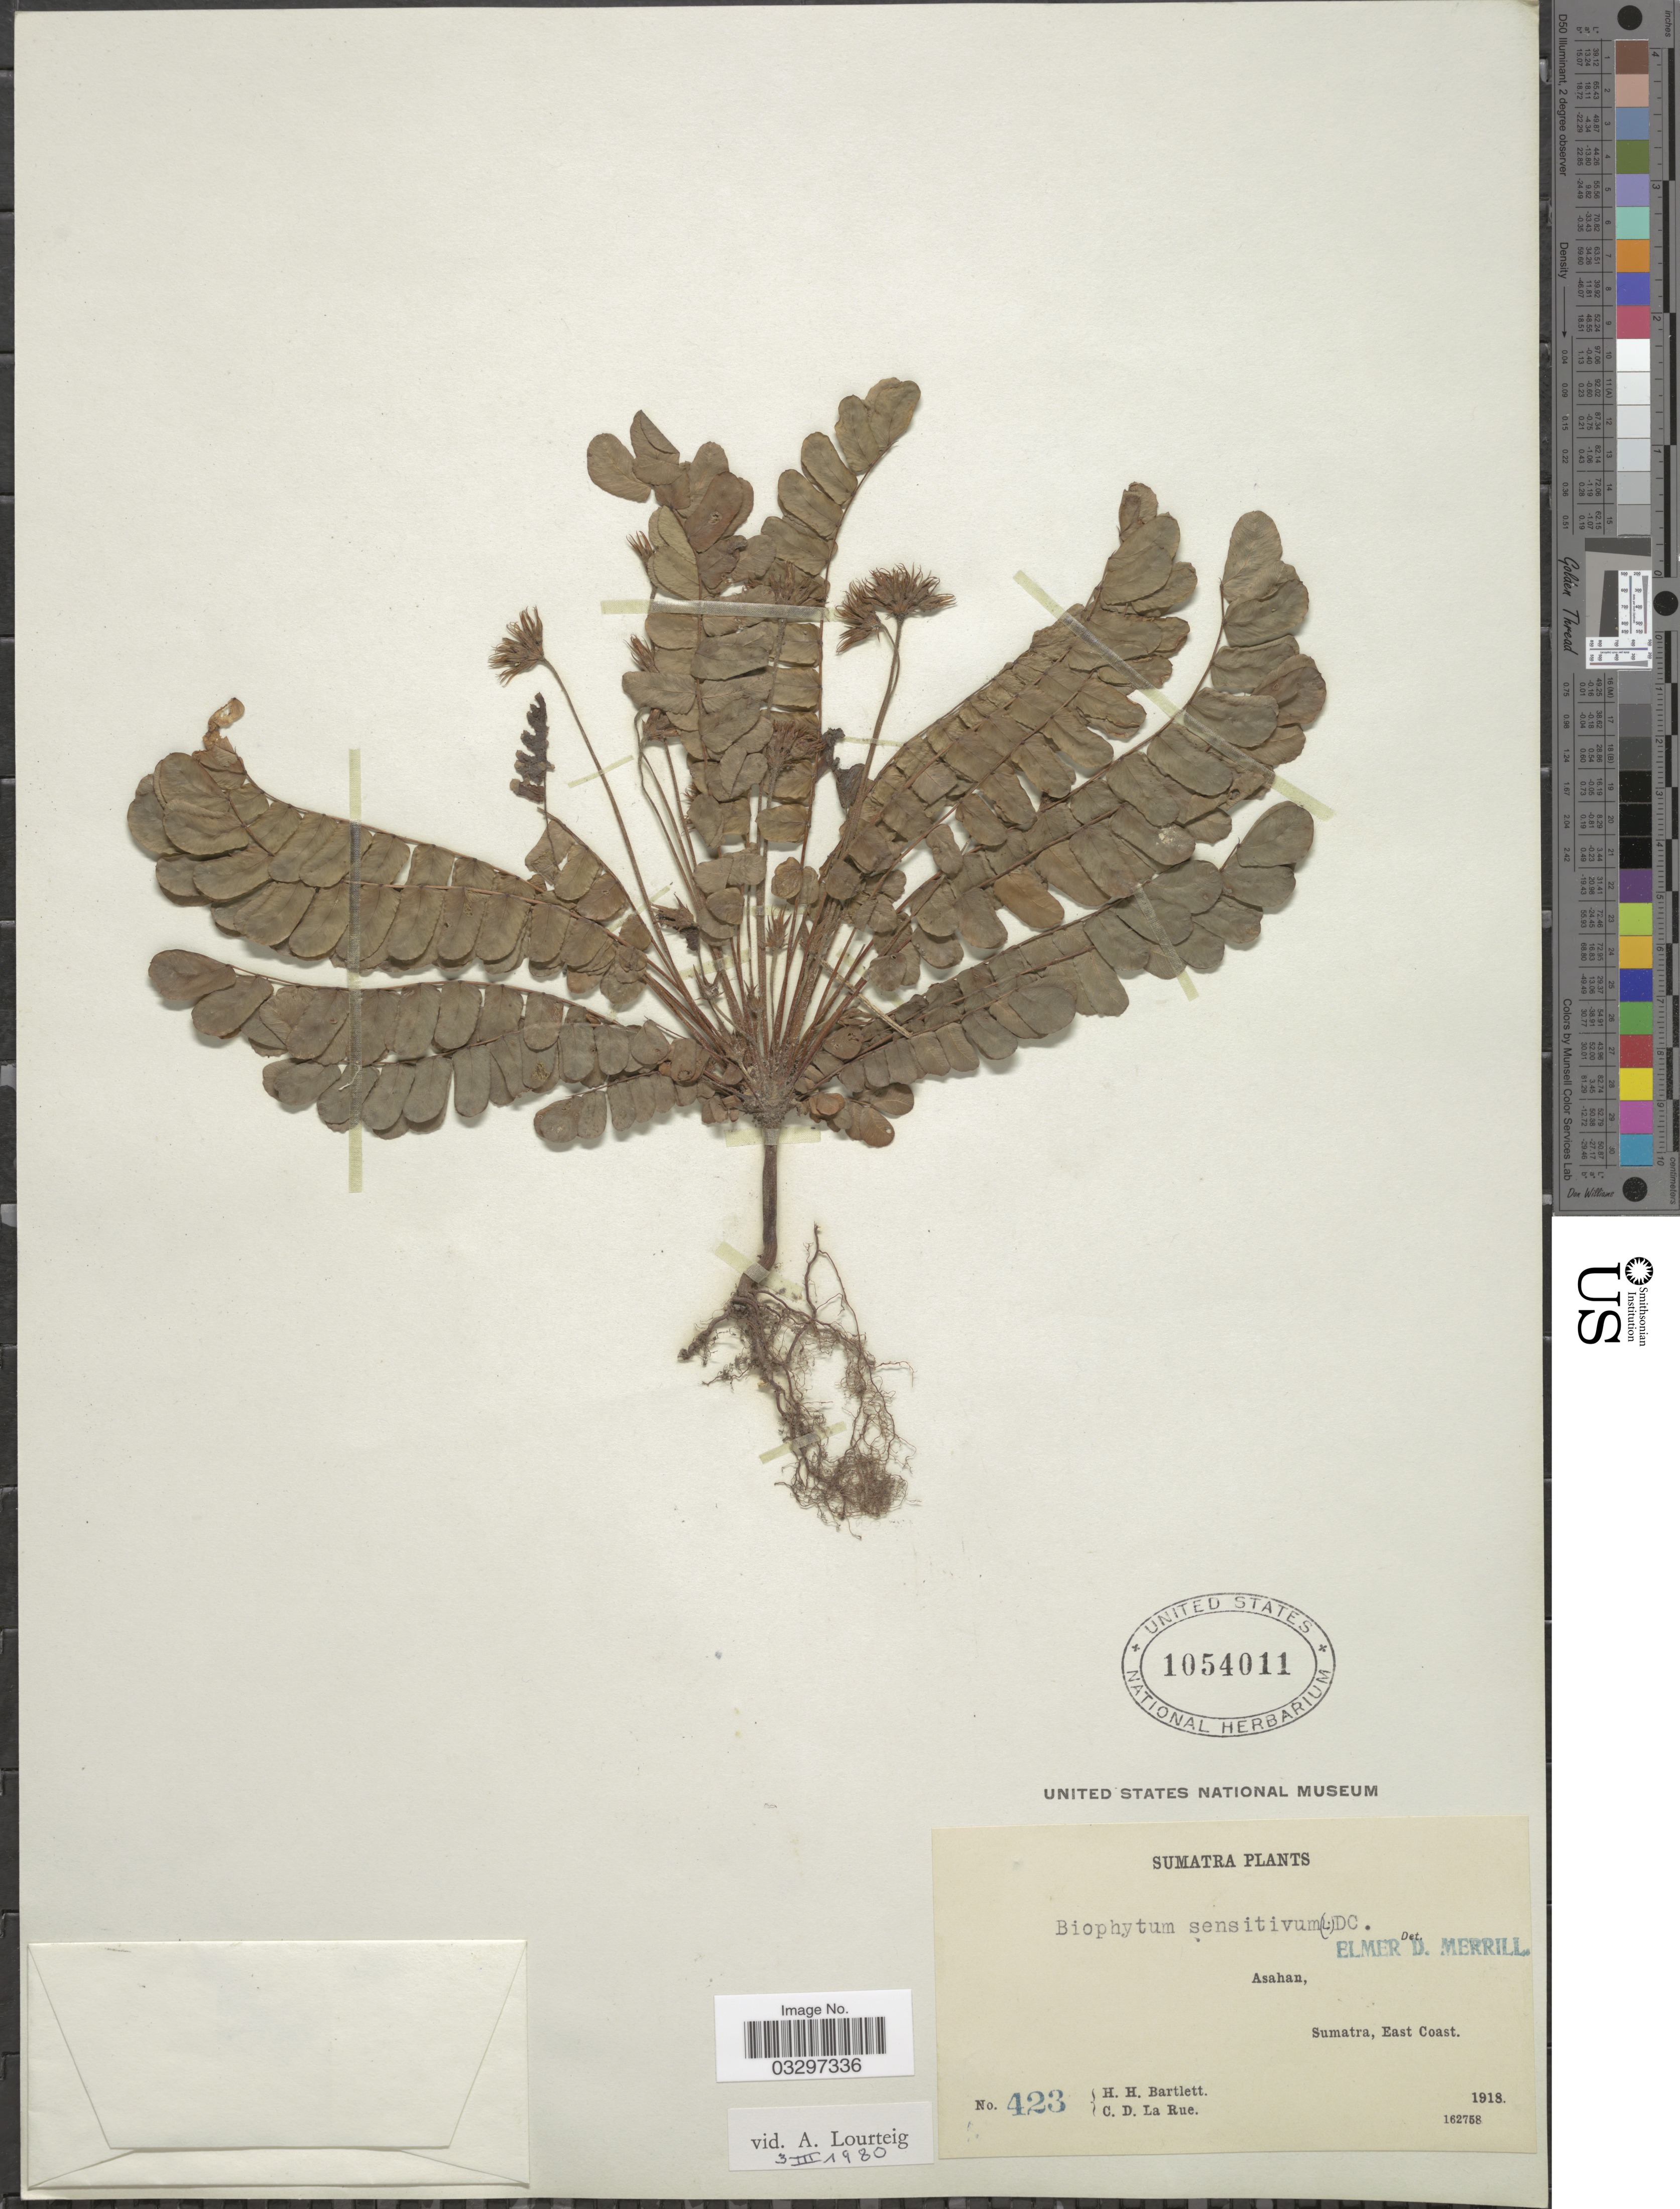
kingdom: Plantae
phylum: Tracheophyta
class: Magnoliopsida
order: Oxalidales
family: Oxalidaceae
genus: Biophytum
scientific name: Biophytum sensitivum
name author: (L.) DC.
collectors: H. H. Bartlett & C. La Rue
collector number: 423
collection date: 1918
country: Indonesia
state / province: Sumatra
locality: Asahan, East Coast.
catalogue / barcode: US 1054011